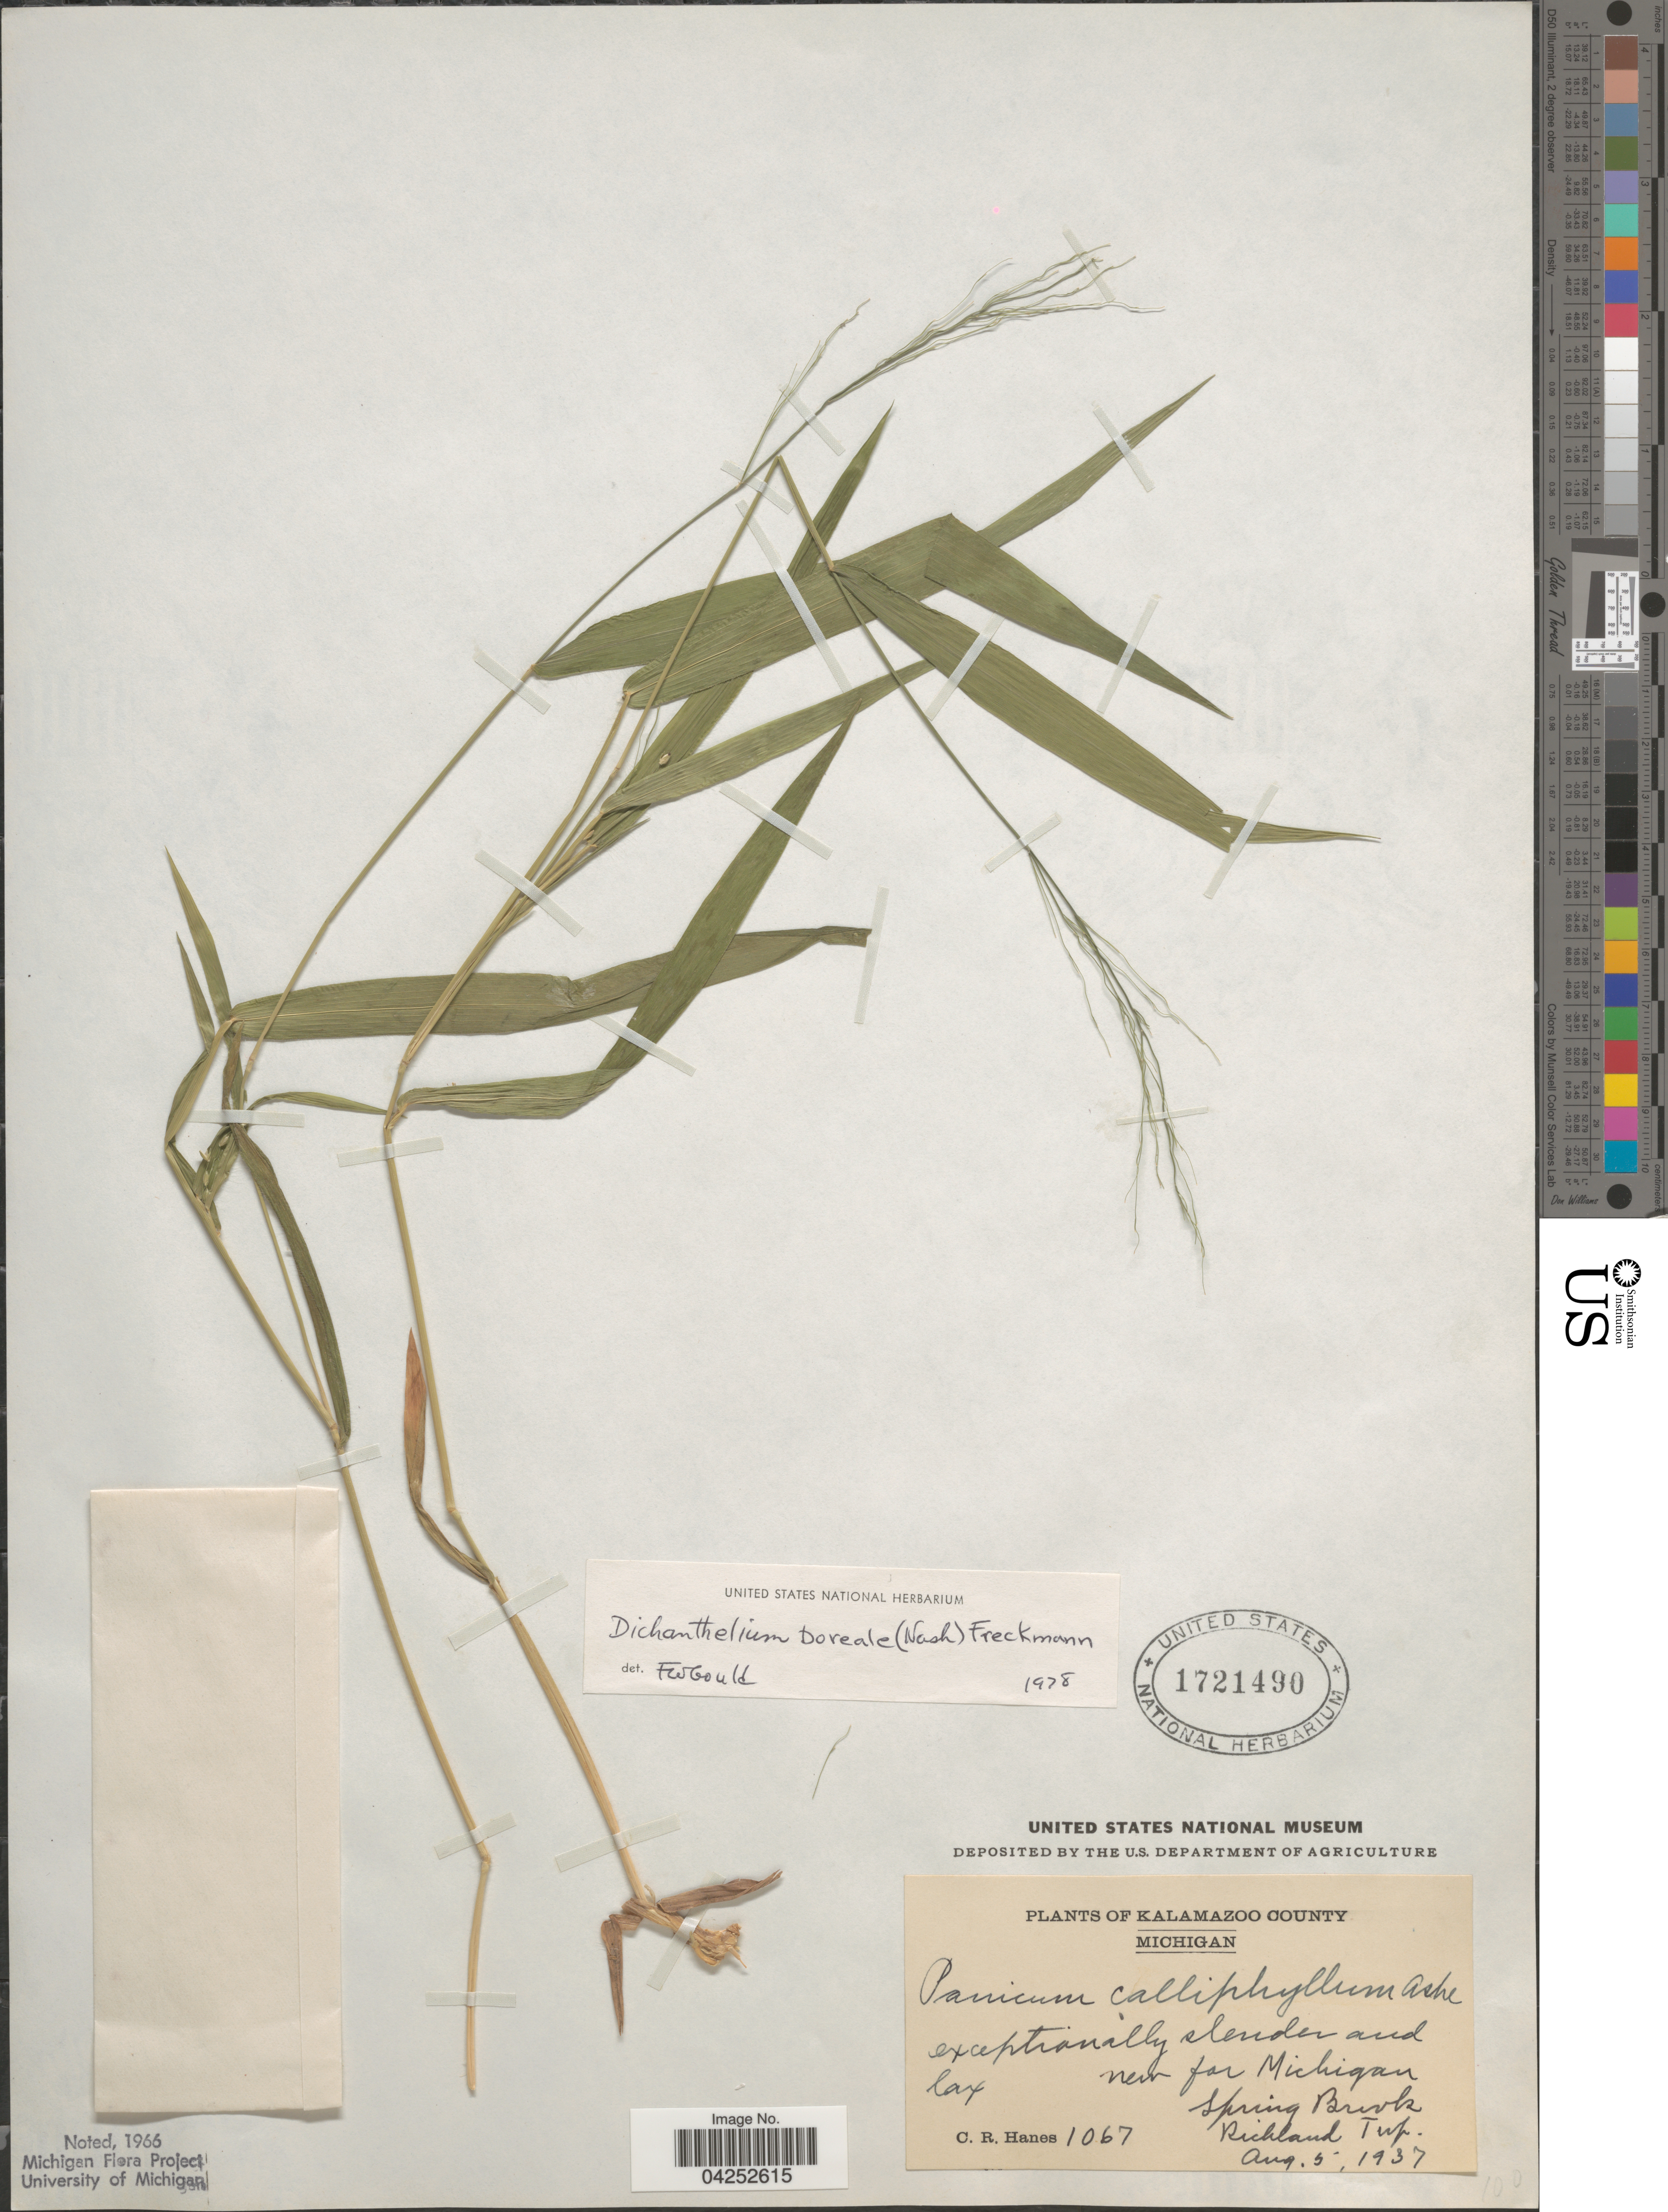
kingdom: Plantae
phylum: Tracheophyta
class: Liliopsida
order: Poales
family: Poaceae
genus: Dichanthelium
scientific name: Dichanthelium boreale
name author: (Nash) Freckmann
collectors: C. Hanes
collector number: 1067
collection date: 1937-08-05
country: United States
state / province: Michigan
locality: Kalamazoo County. New far Michigan. Spring Brook. Richland Twp.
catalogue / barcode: US 1721490